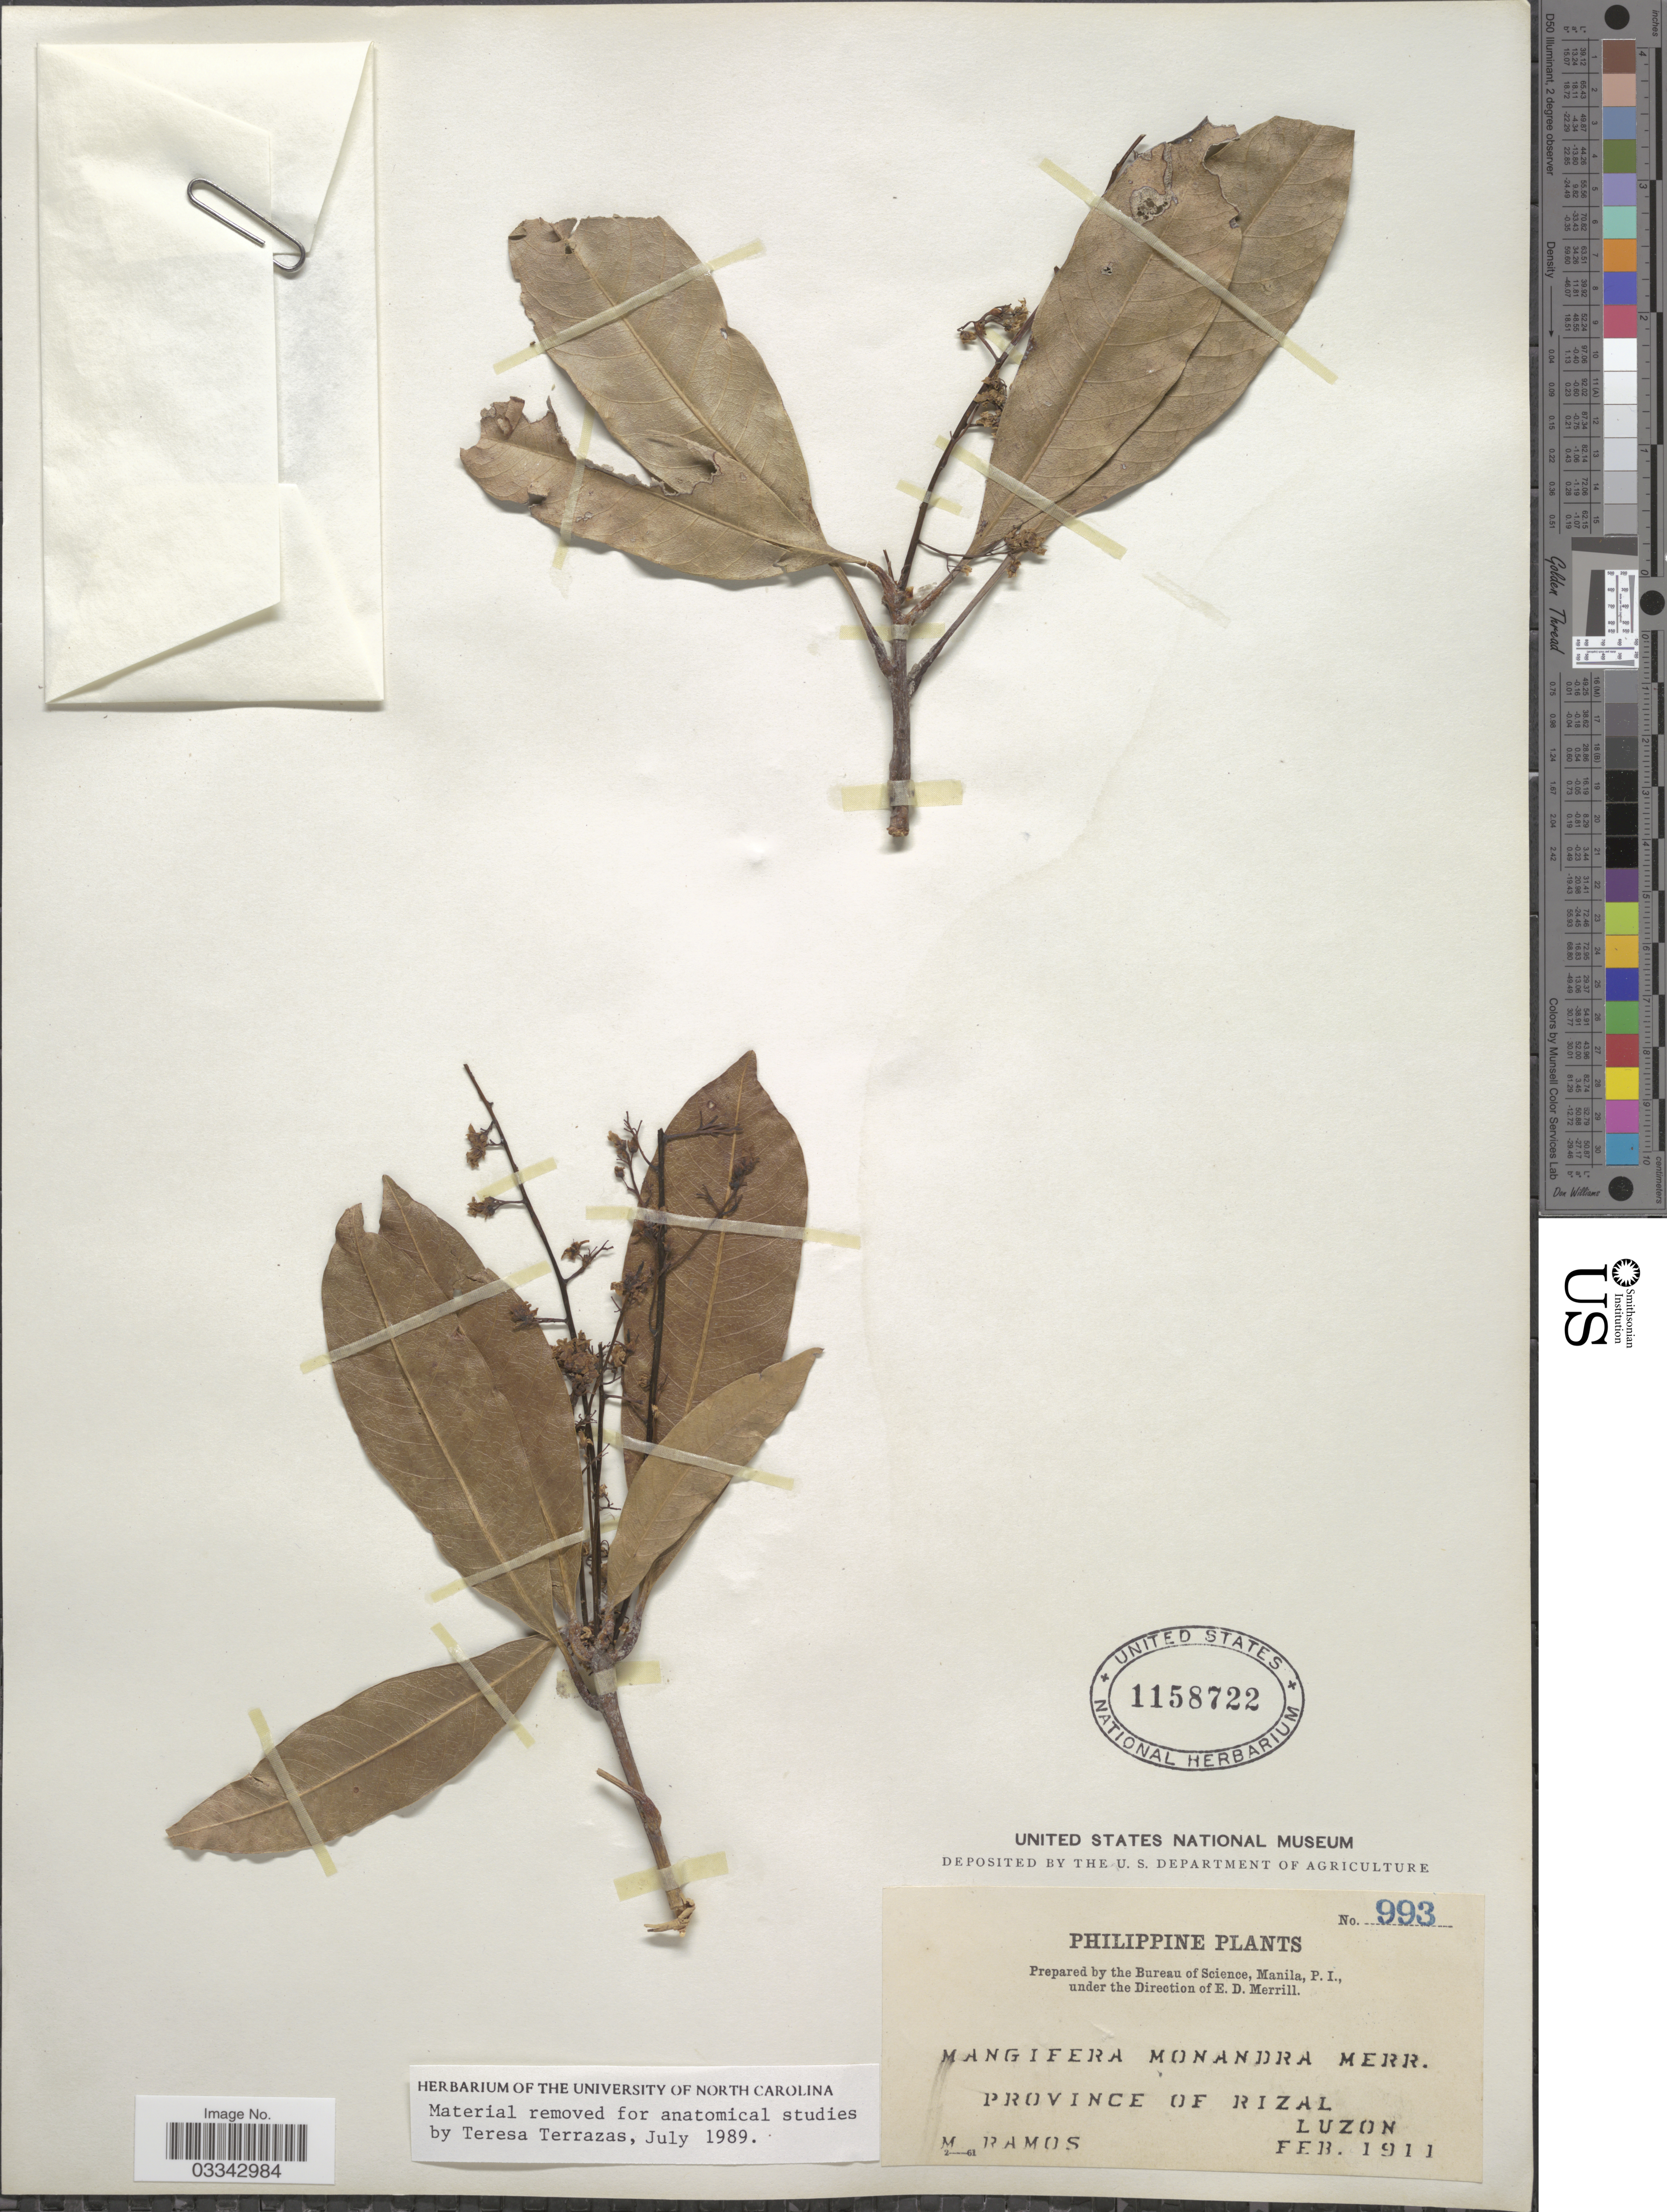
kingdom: Plantae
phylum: Tracheophyta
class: Magnoliopsida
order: Sapindales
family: Anacardiaceae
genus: Mangifera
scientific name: Mangifera monandra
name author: Merr.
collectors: M. Ramos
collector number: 993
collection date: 1911-02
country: Philippines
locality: Philippine. Province of Rizal. Luzon.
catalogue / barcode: US 1158722